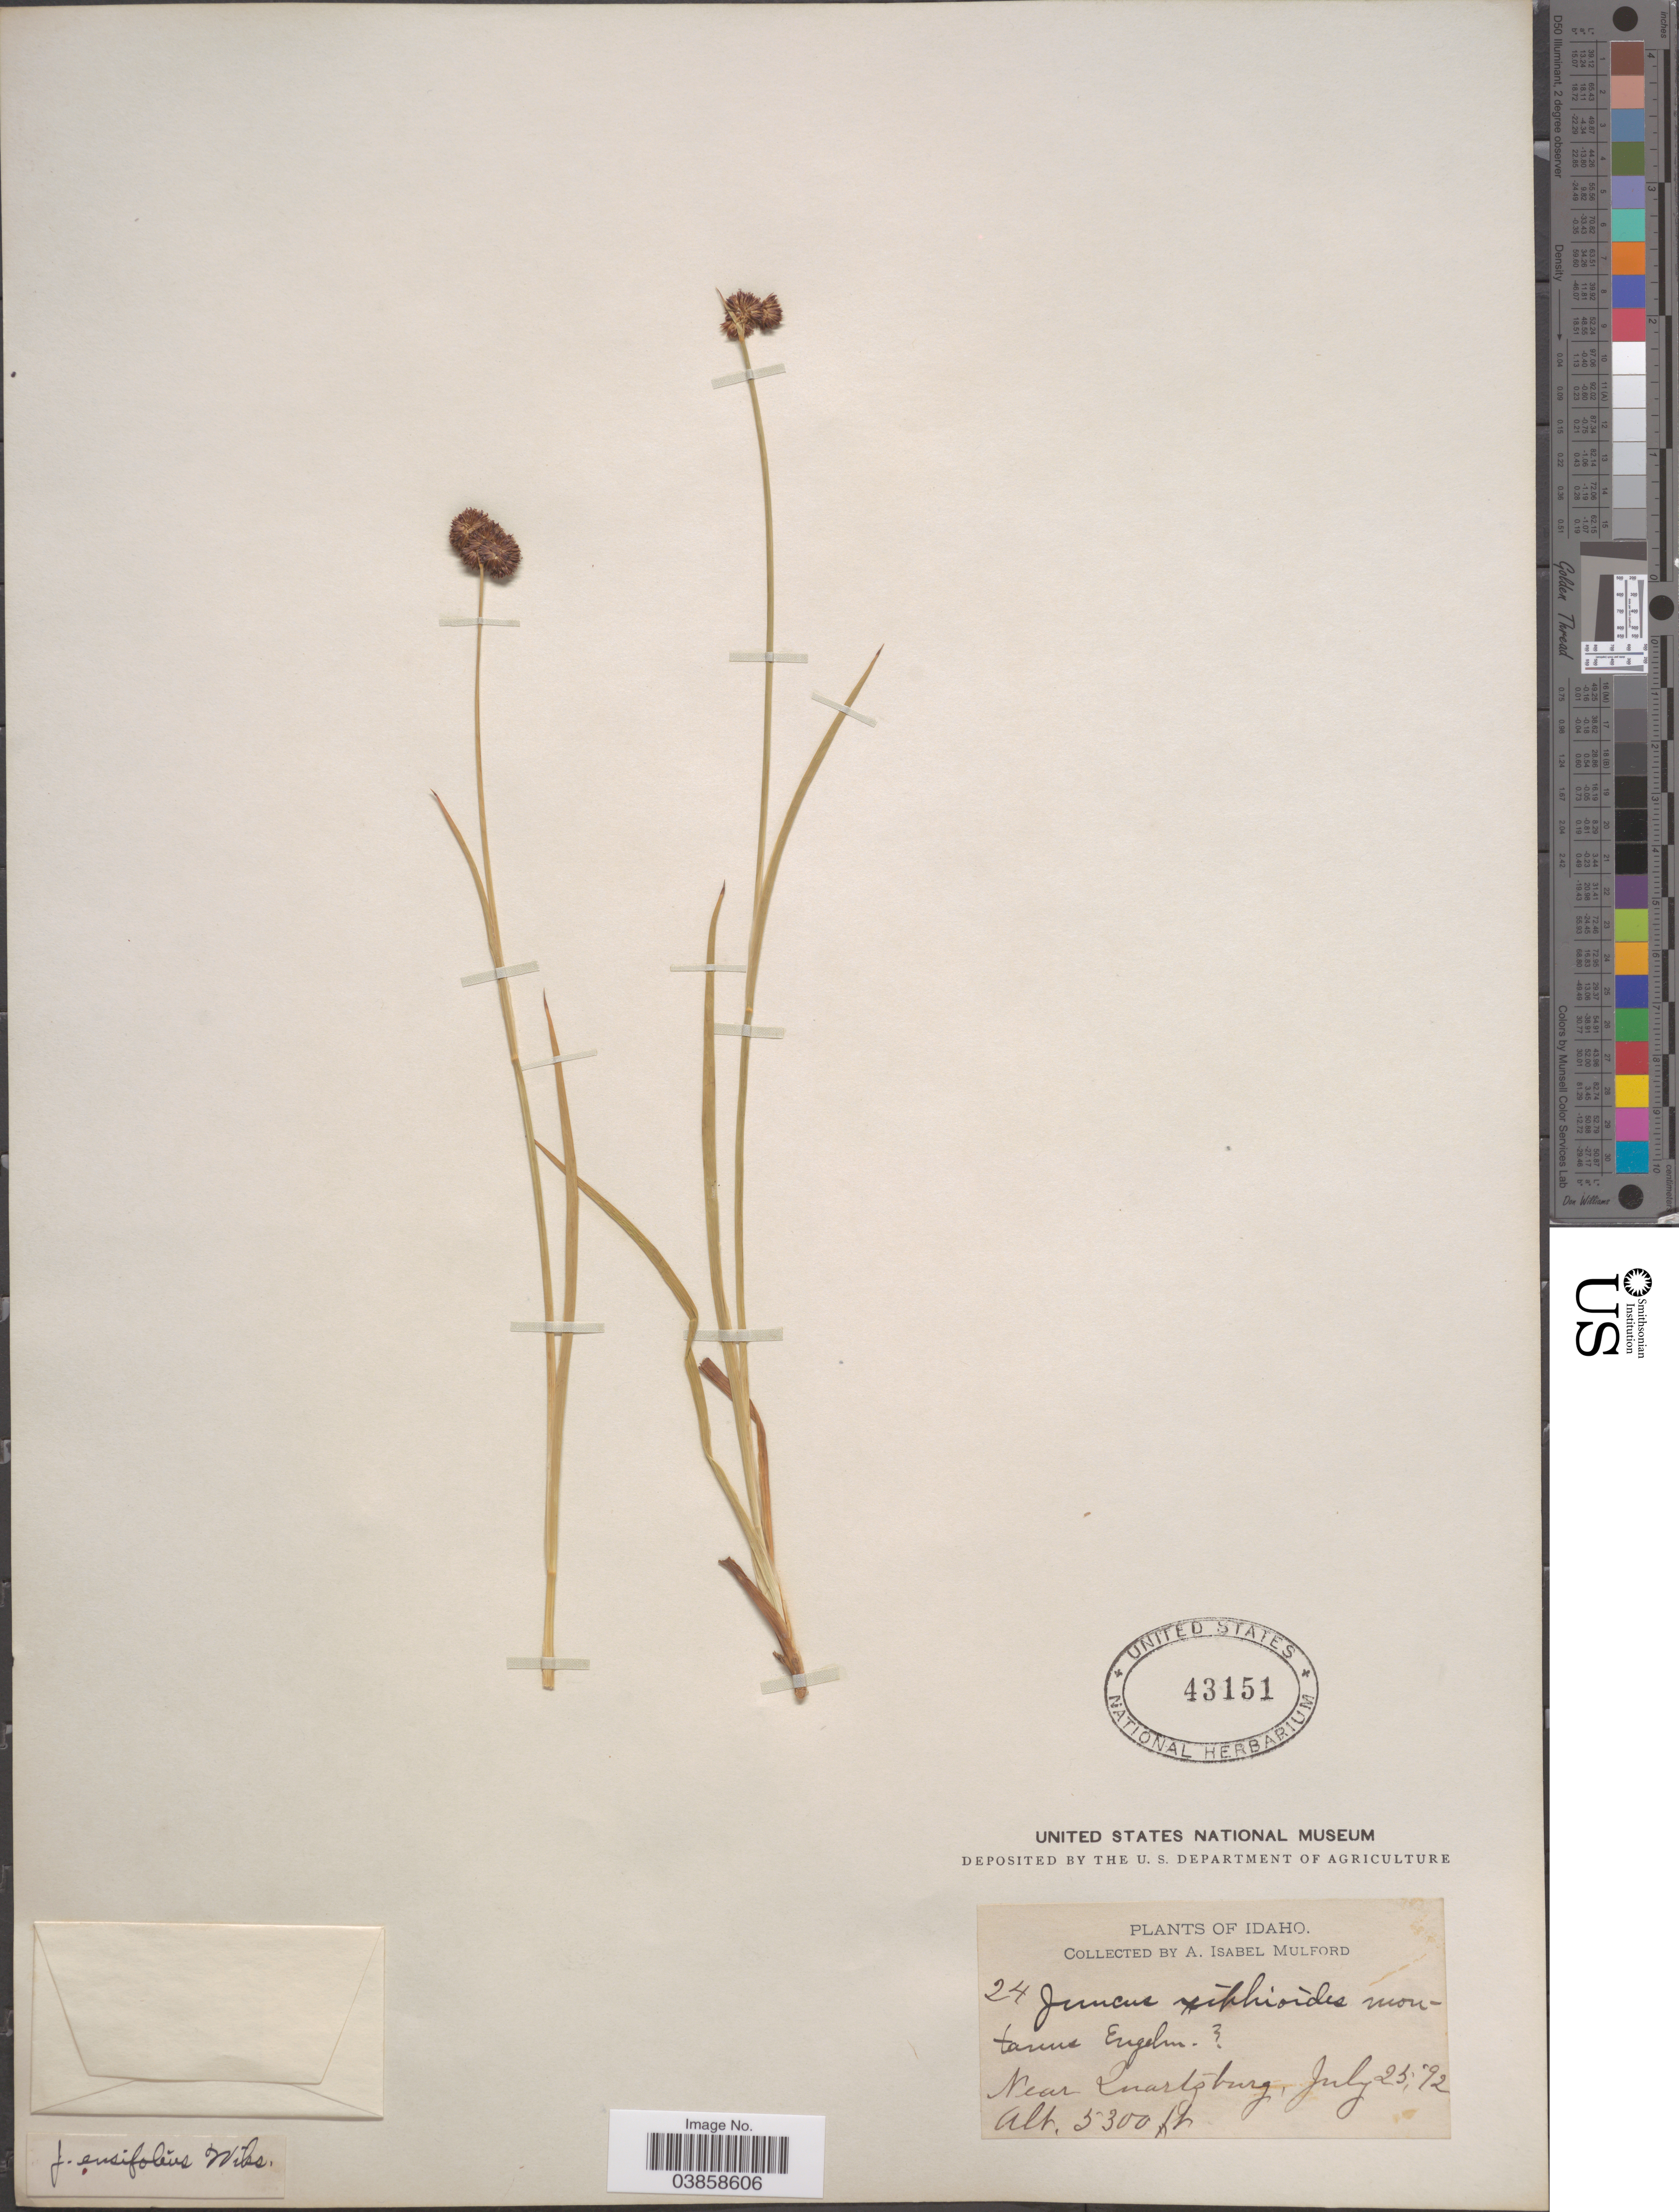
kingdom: Plantae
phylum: Tracheophyta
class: Liliopsida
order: Poales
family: Juncaceae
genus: Juncus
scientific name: Juncus xiphioides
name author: E. Mey.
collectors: A. Mulford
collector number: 24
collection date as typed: Transcribed d/m/y: 25/7/92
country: United States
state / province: Idaho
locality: Near Quartzburg.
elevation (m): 1615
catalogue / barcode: US 43151